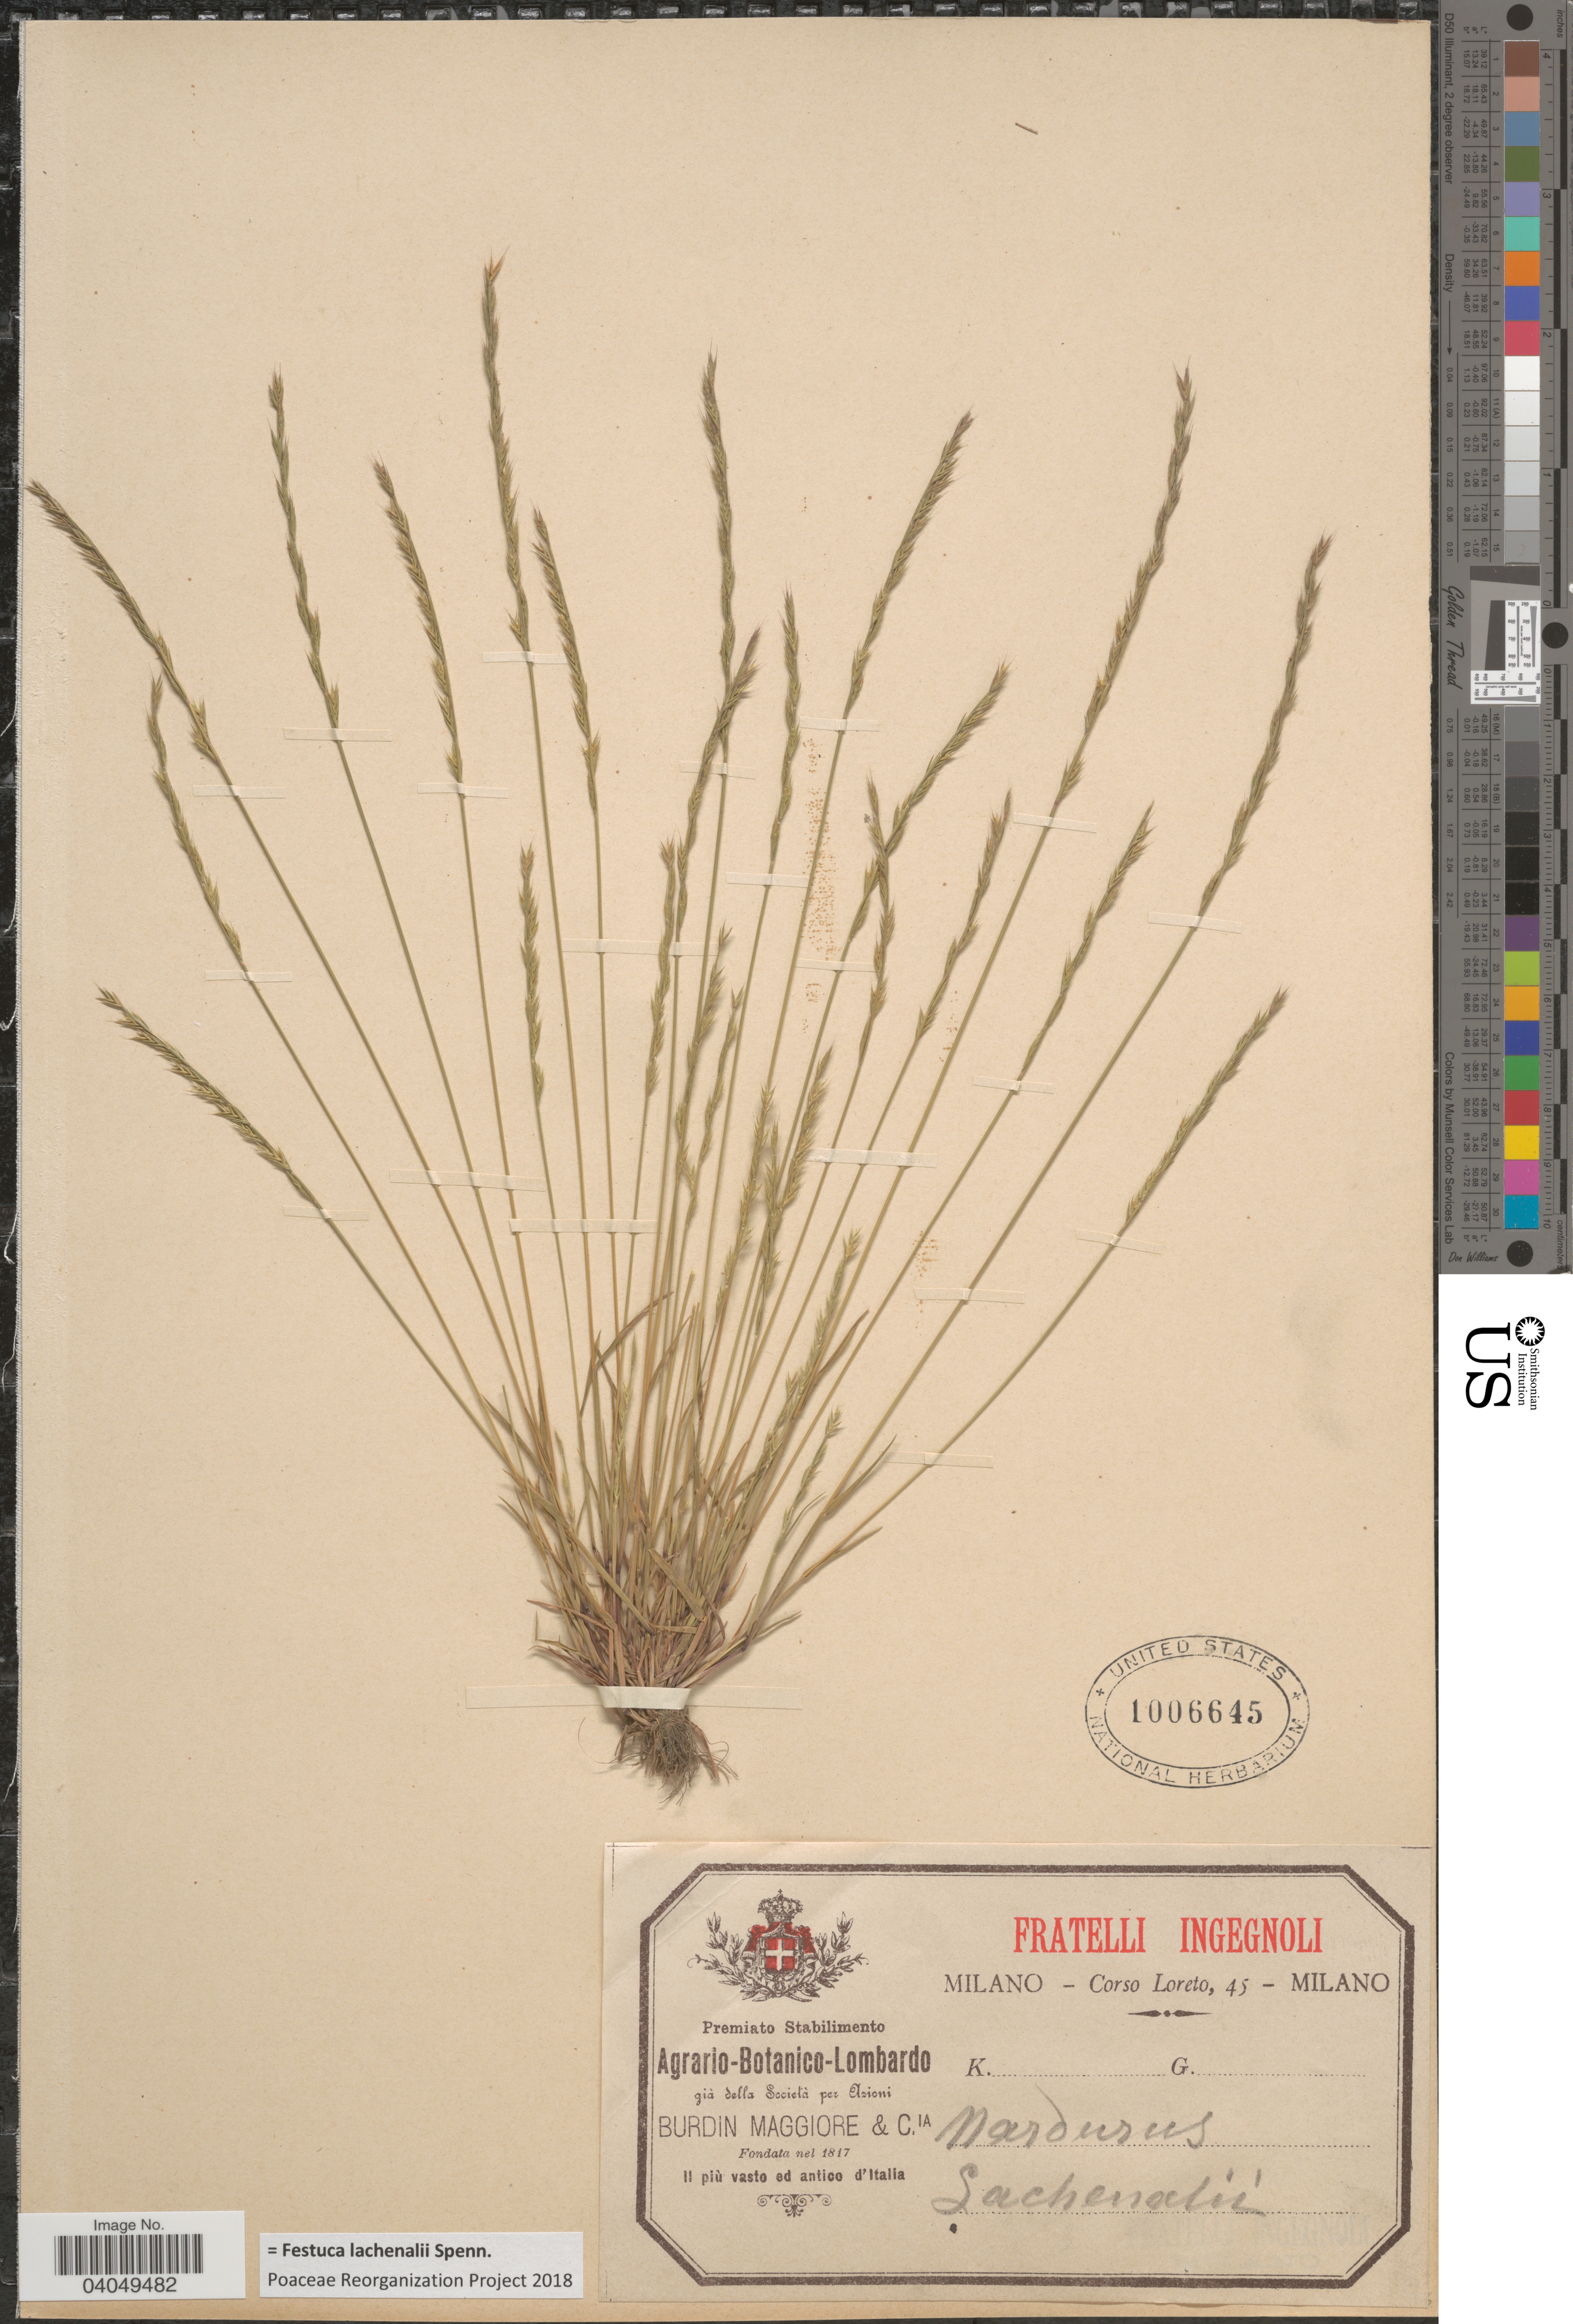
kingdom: Plantae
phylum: Tracheophyta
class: Liliopsida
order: Poales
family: Poaceae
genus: Festuca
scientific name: Festuca lachenalii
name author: Spenn.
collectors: Loreto, C.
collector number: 45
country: Italy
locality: Milano.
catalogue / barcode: US 1006645